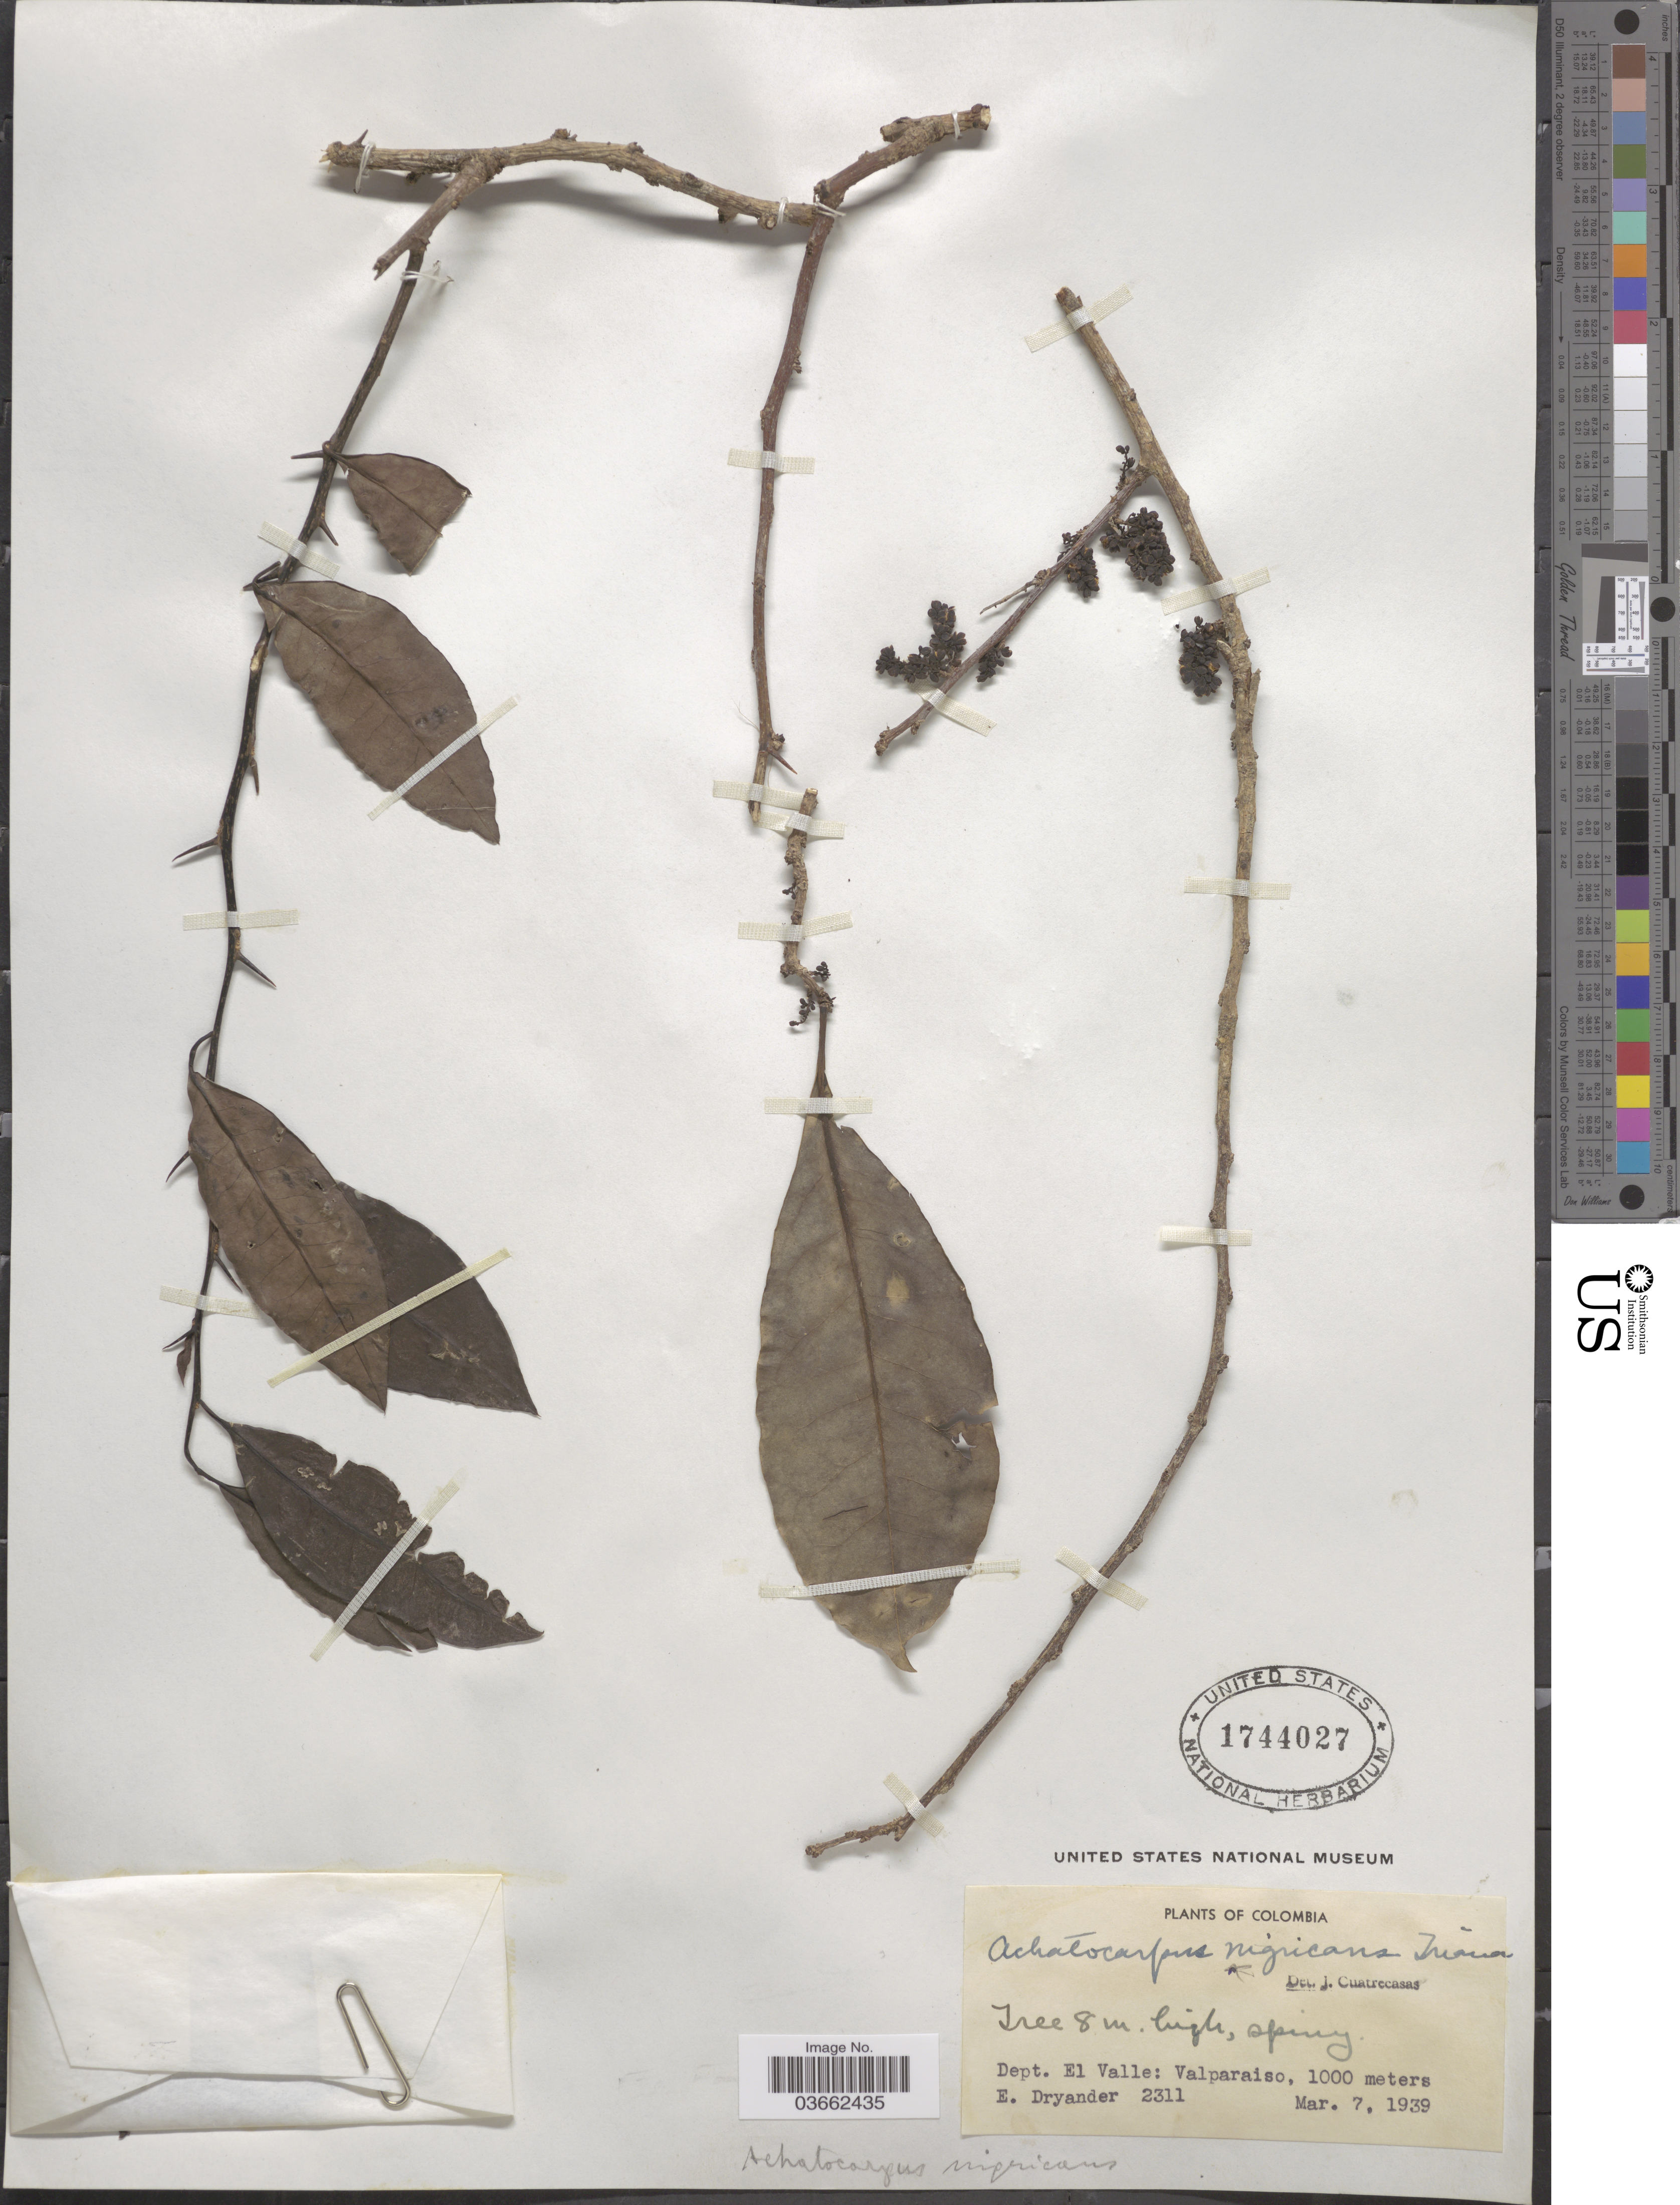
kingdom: Plantae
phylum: Tracheophyta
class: Magnoliopsida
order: Caryophyllales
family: Achatocarpaceae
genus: Achatocarpus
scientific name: Achatocarpus nigricans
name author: Triana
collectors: E. Dryander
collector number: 2311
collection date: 1939-03-07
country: Colombia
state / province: Valle del Cauca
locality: Dept. El Valle: Valparaiso.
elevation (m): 1000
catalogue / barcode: US 1744027